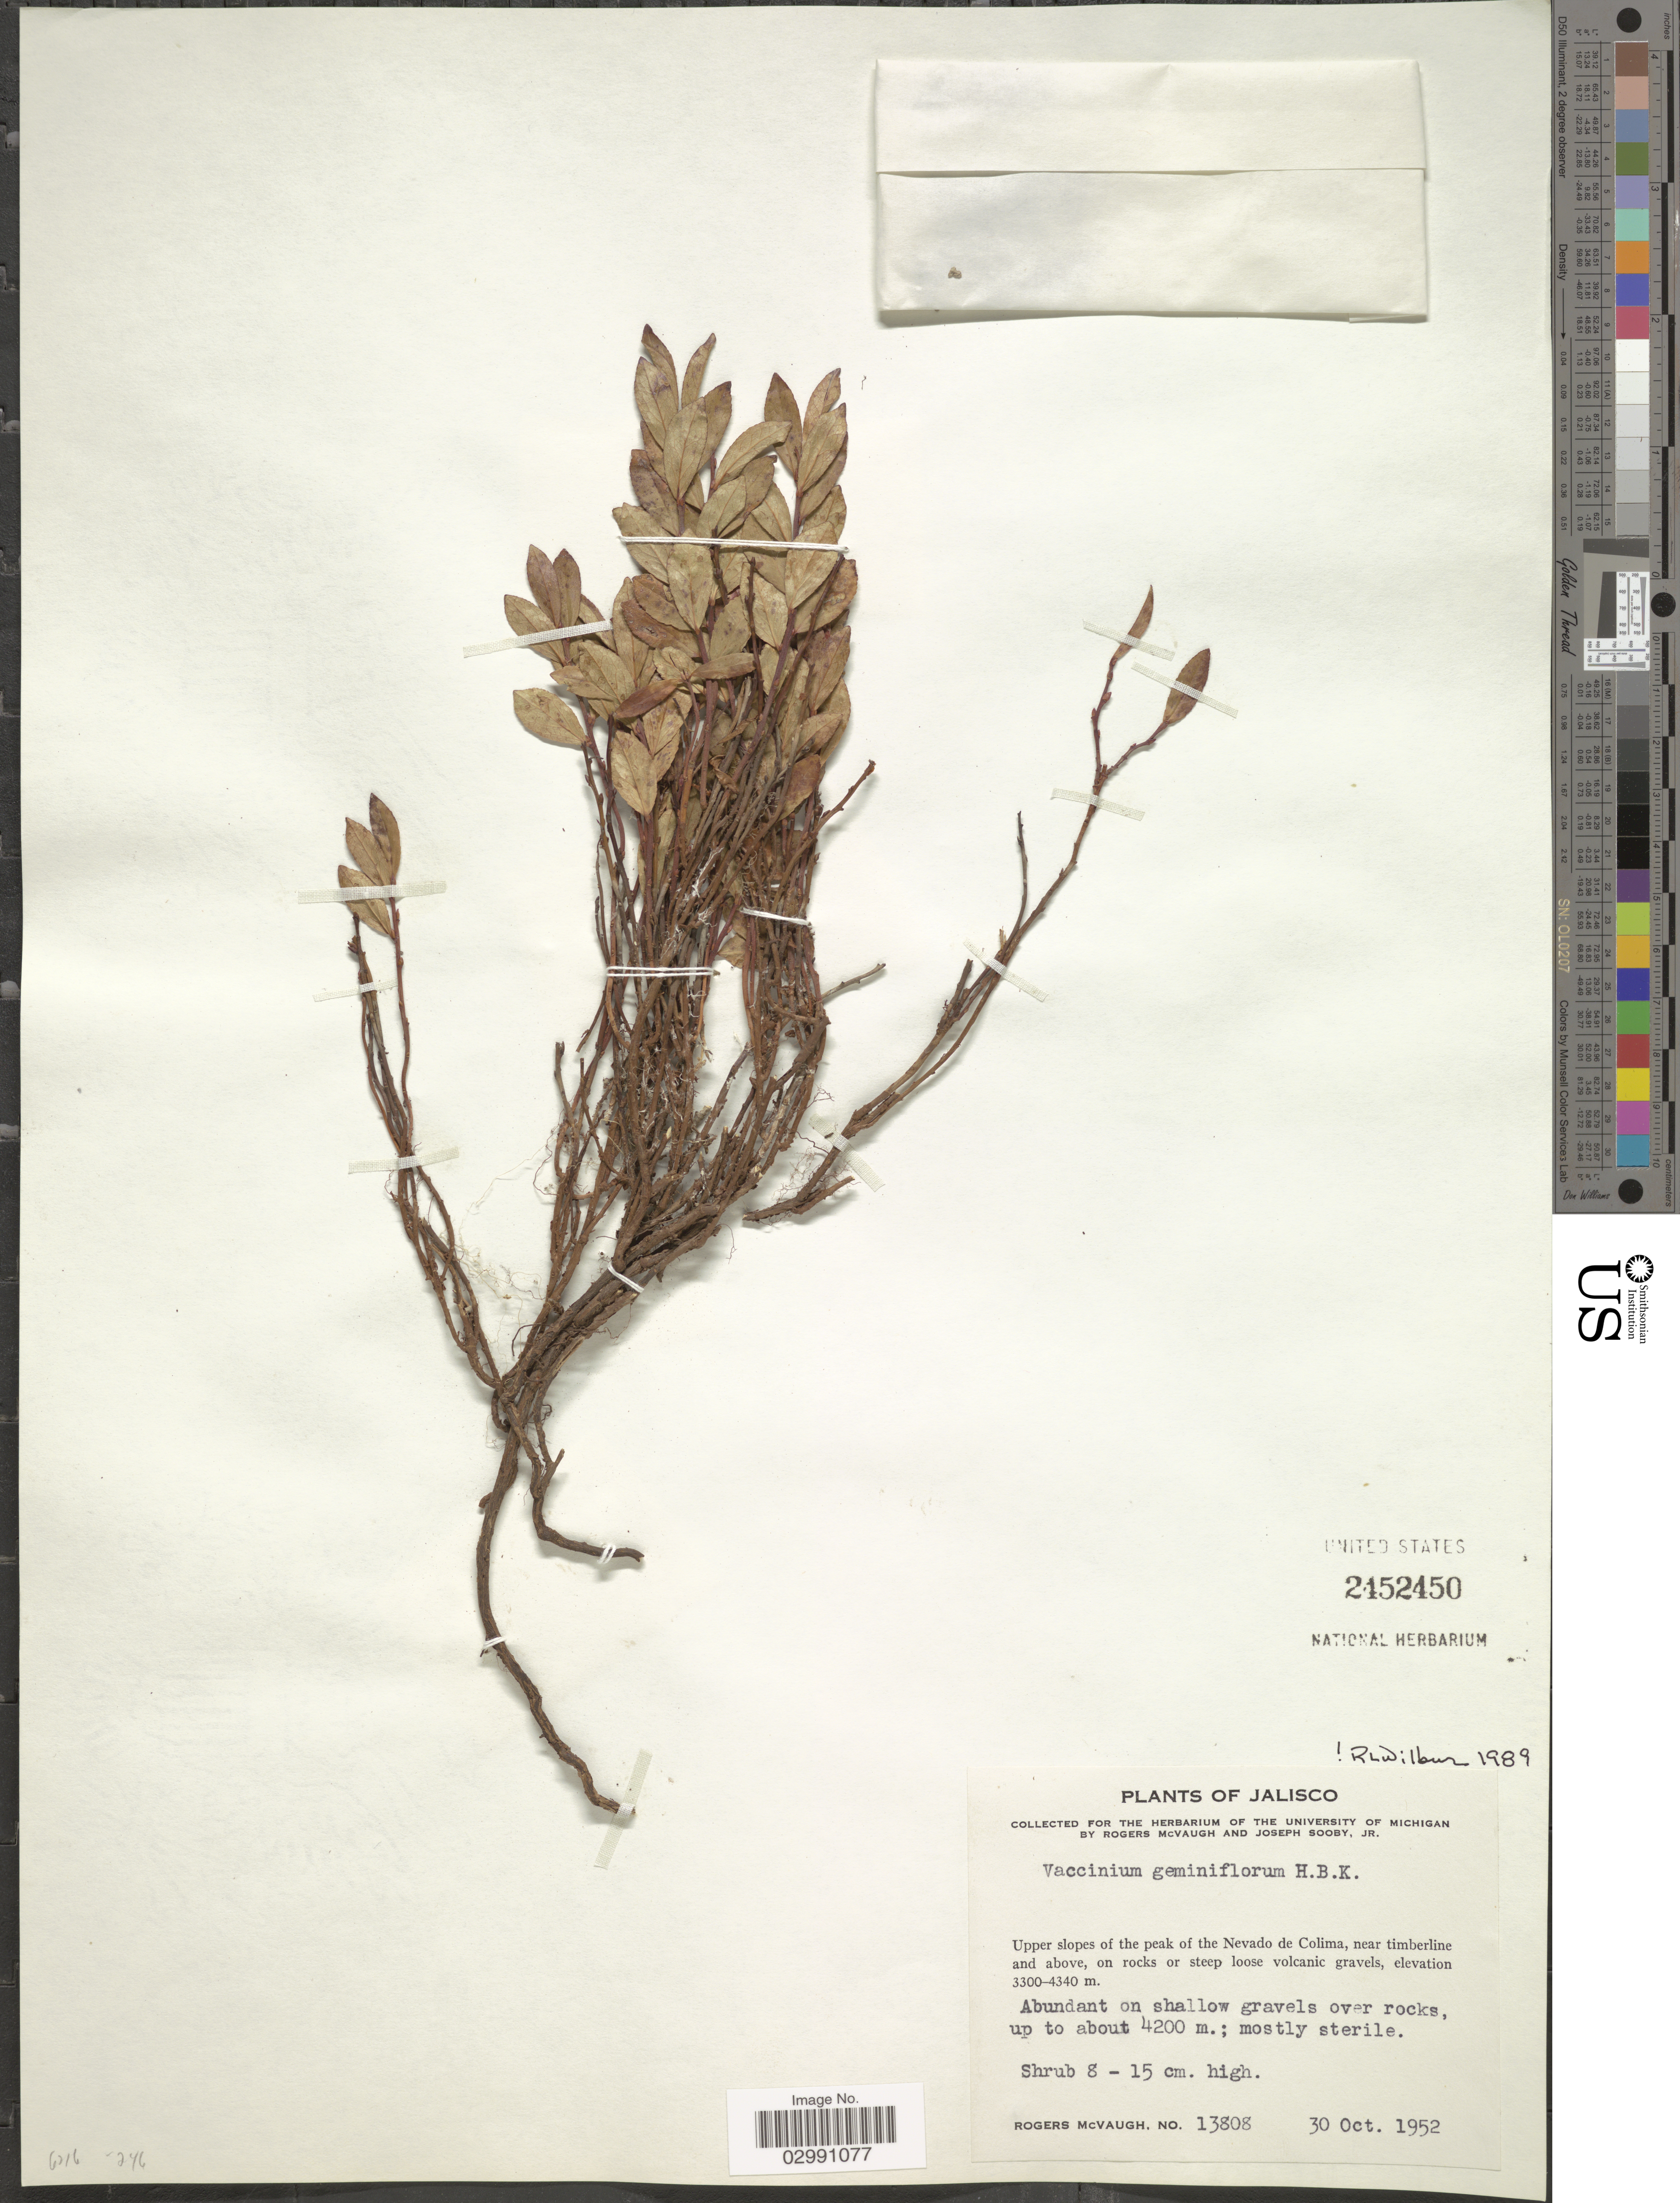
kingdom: Plantae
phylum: Tracheophyta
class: Magnoliopsida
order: Ericales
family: Ericaceae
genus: Vaccinium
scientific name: Vaccinium geminiflorum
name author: Kunth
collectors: R. McVaugh & J. Sooby Jr.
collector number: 13808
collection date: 1952-10-30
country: Mexico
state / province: Jalisco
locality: Upper slopes of the peak of the Nevado de Colima, near timberline and above.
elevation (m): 4200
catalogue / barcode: US 2452450